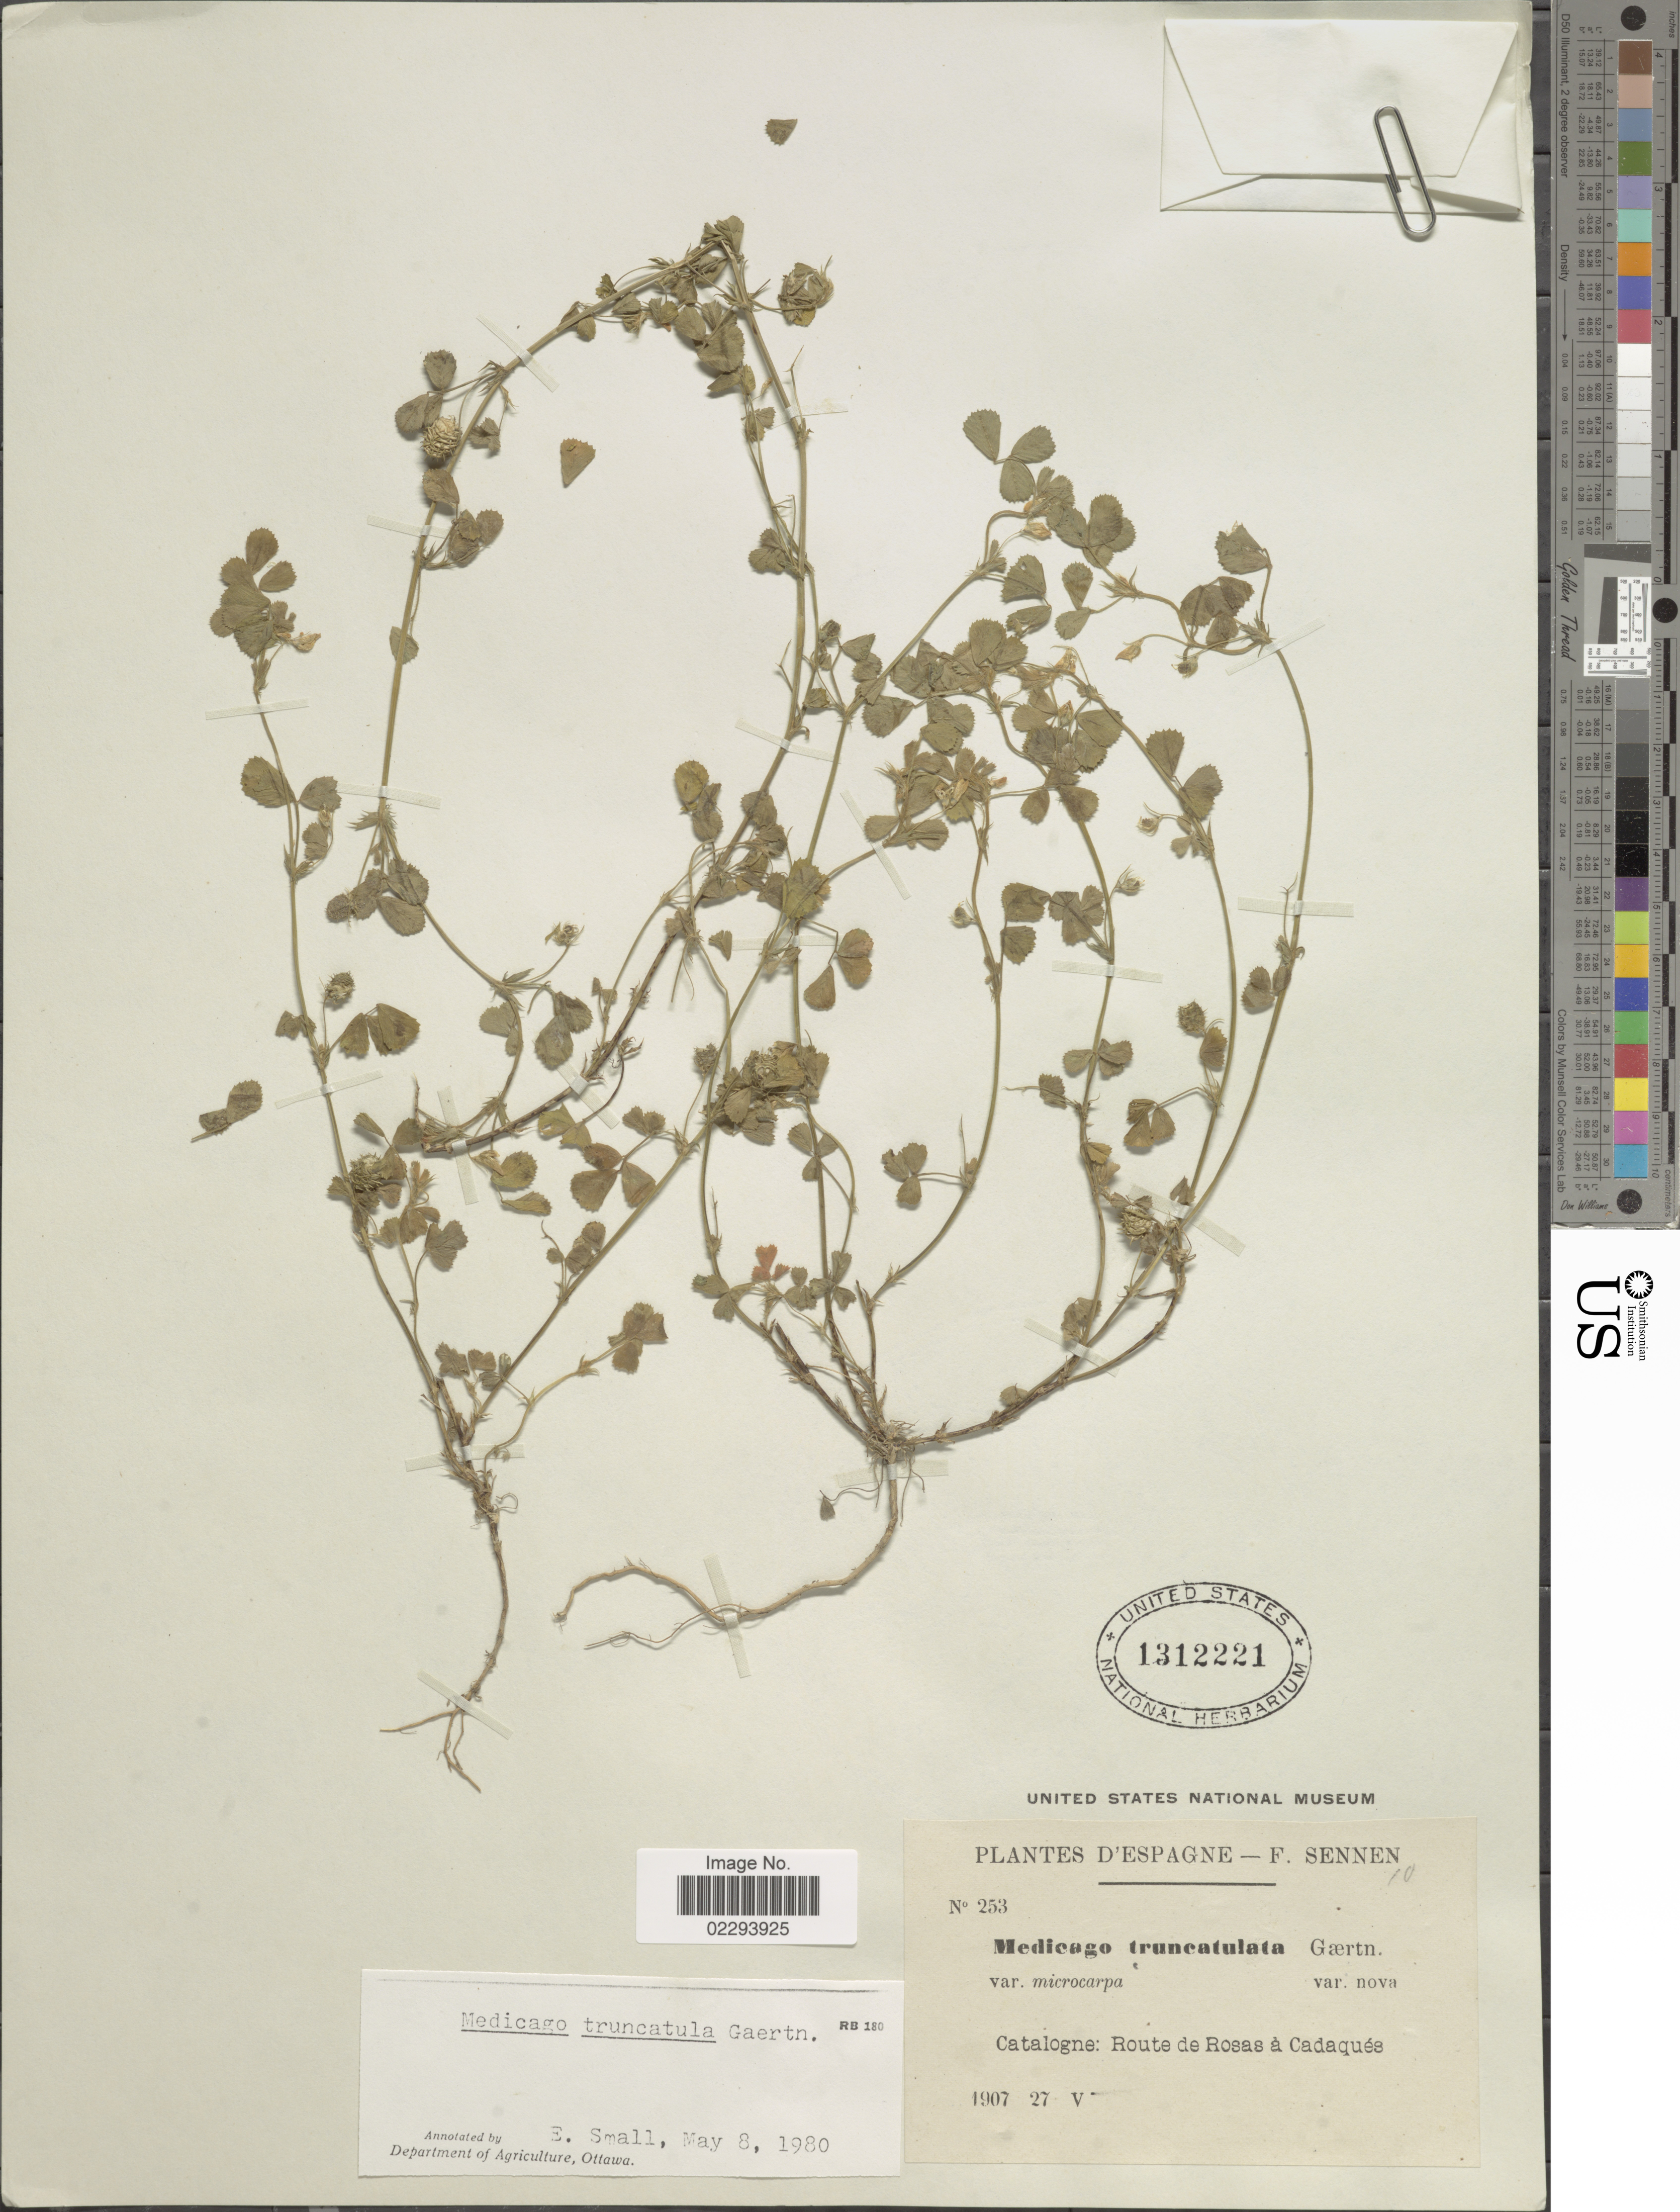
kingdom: Plantae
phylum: Tracheophyta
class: Magnoliopsida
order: Fabales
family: Fabaceae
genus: Medicago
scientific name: Medicago truncatula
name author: Gaertn.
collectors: E. Sennen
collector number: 253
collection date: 1907-05-27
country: Spain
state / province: Catalunya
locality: Catalogne: Route de Rosas a Cadaques.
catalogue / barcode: US 1312221